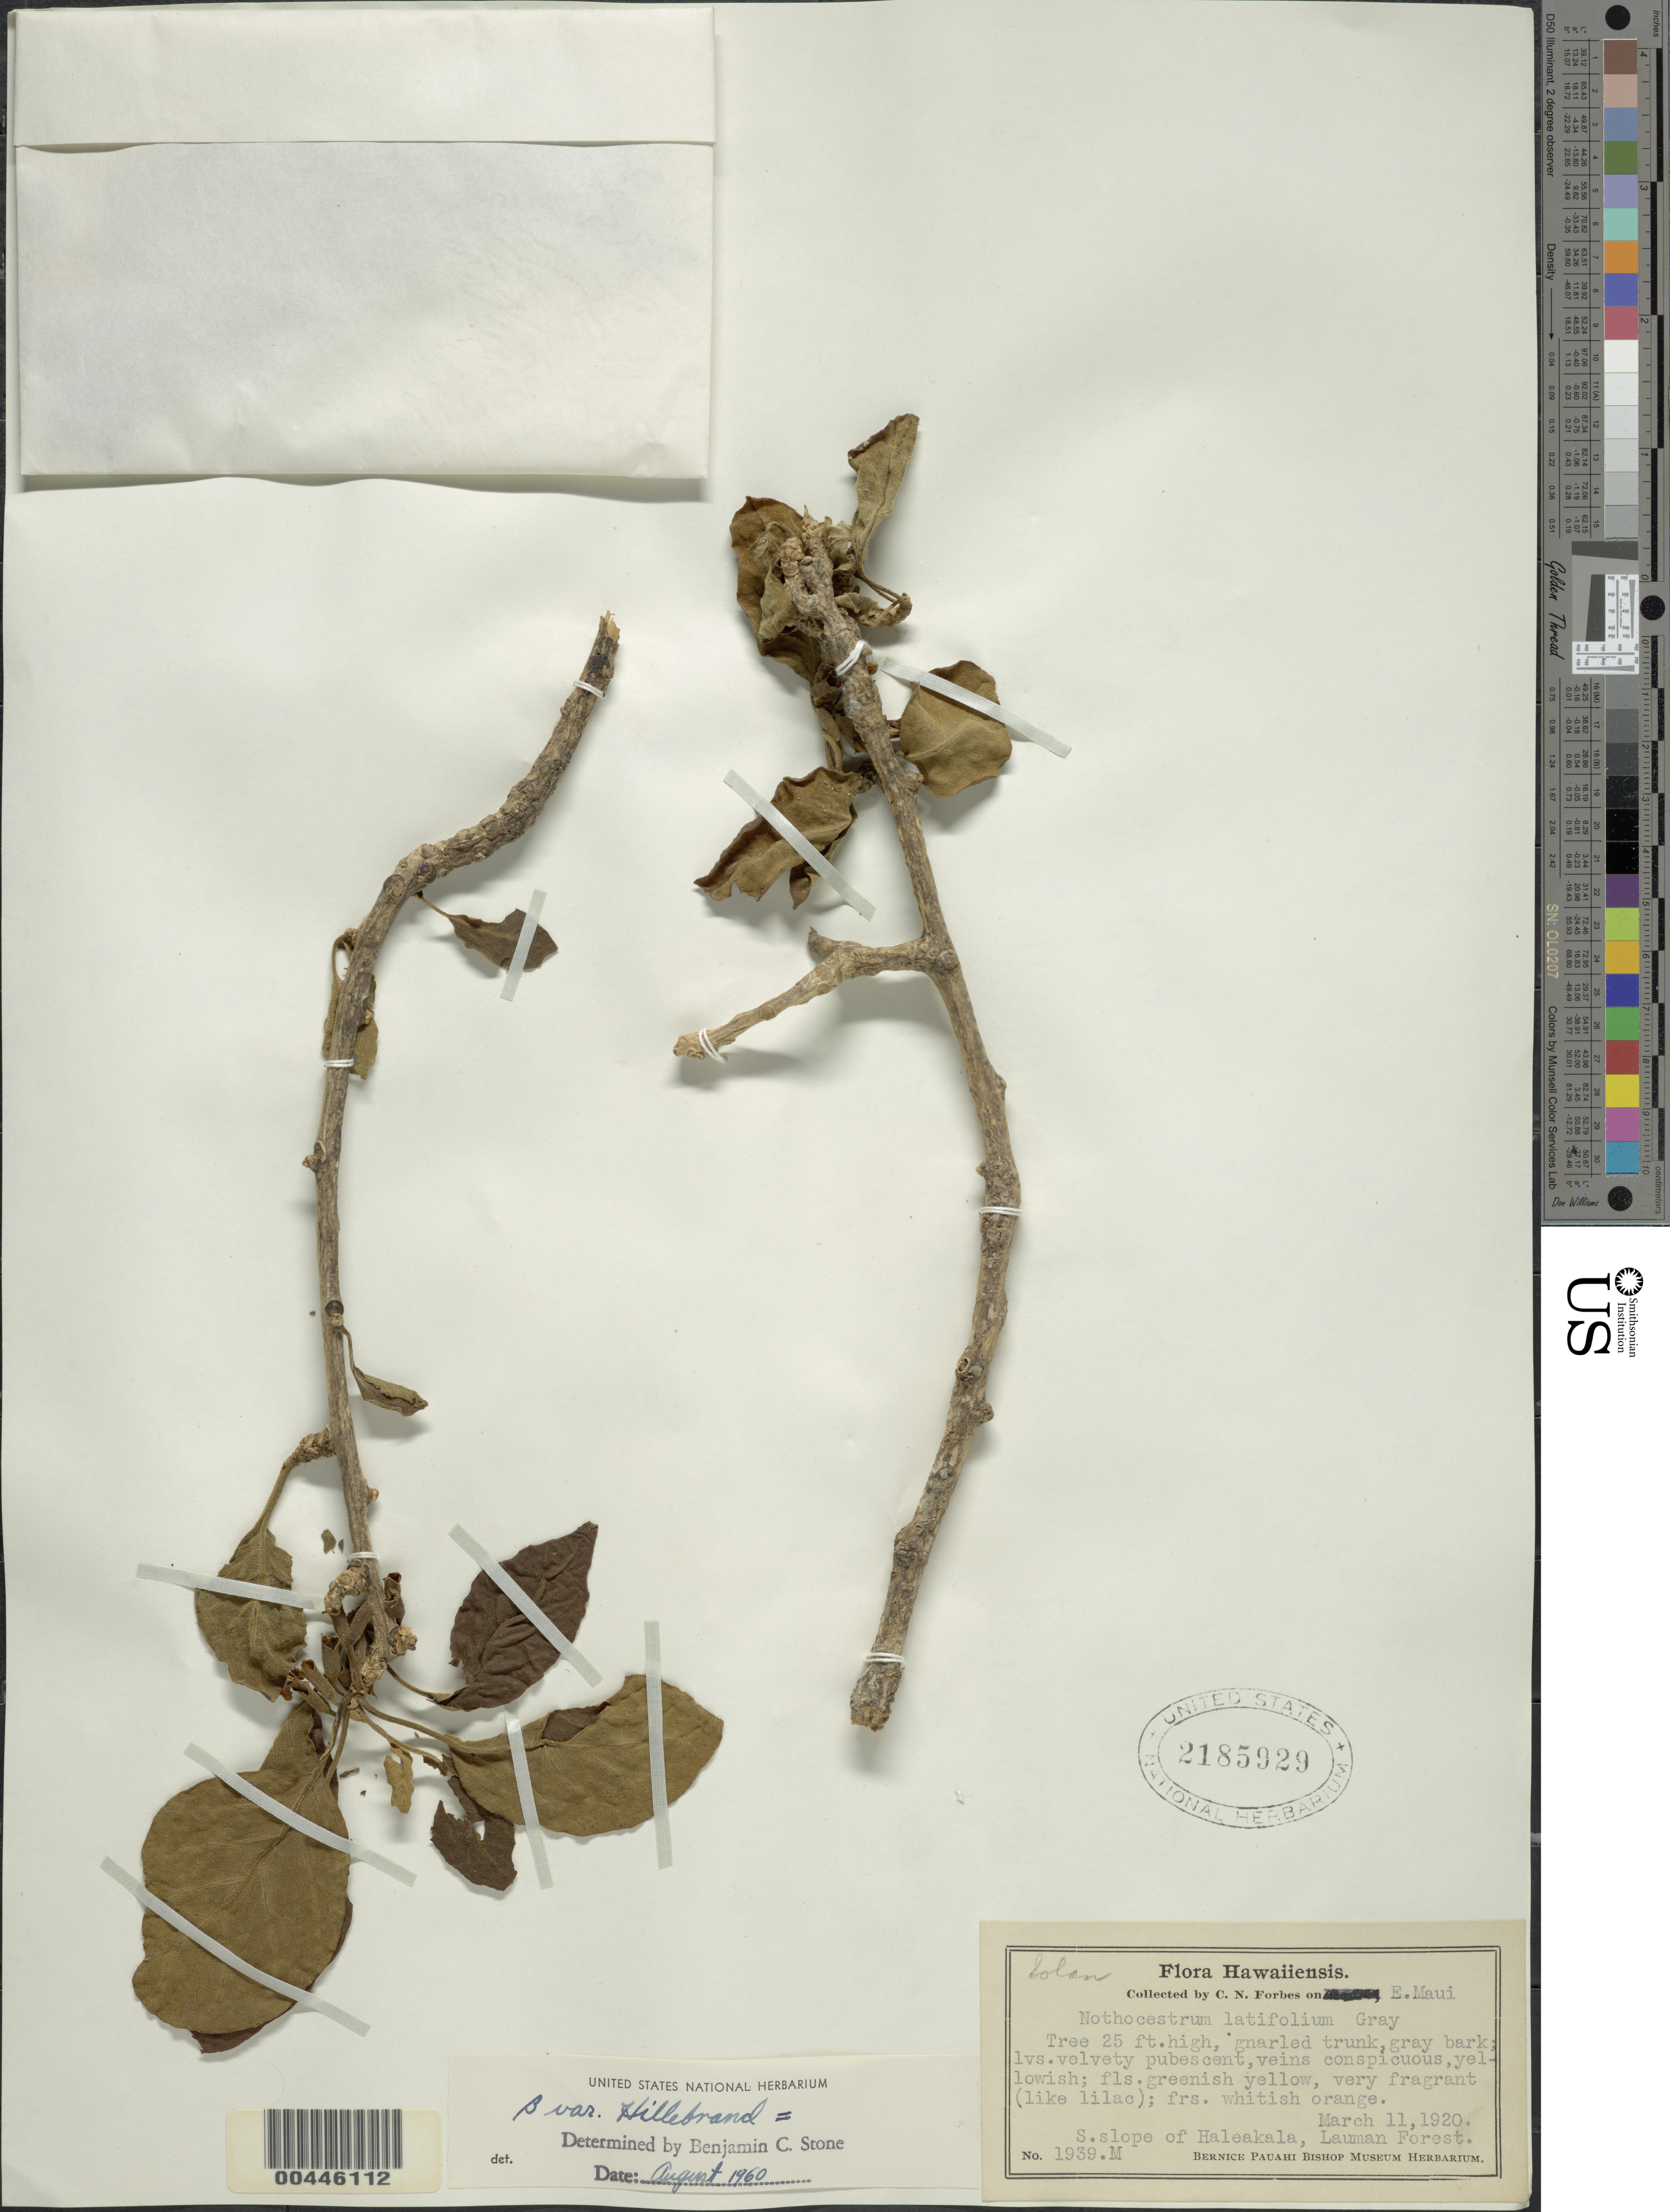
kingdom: Plantae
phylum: Tracheophyta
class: Magnoliopsida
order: Solanales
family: Solanaceae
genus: Nothocestrum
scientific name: Nothocestrum latifolium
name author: A. Gray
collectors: C. N. Forbes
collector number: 1939.M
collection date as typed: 11 Mar 1920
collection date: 1920-03-11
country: United States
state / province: Hawaii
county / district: Maui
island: Maui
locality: E Maui, S slope of Haleakala, Lauman For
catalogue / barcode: US 2185929